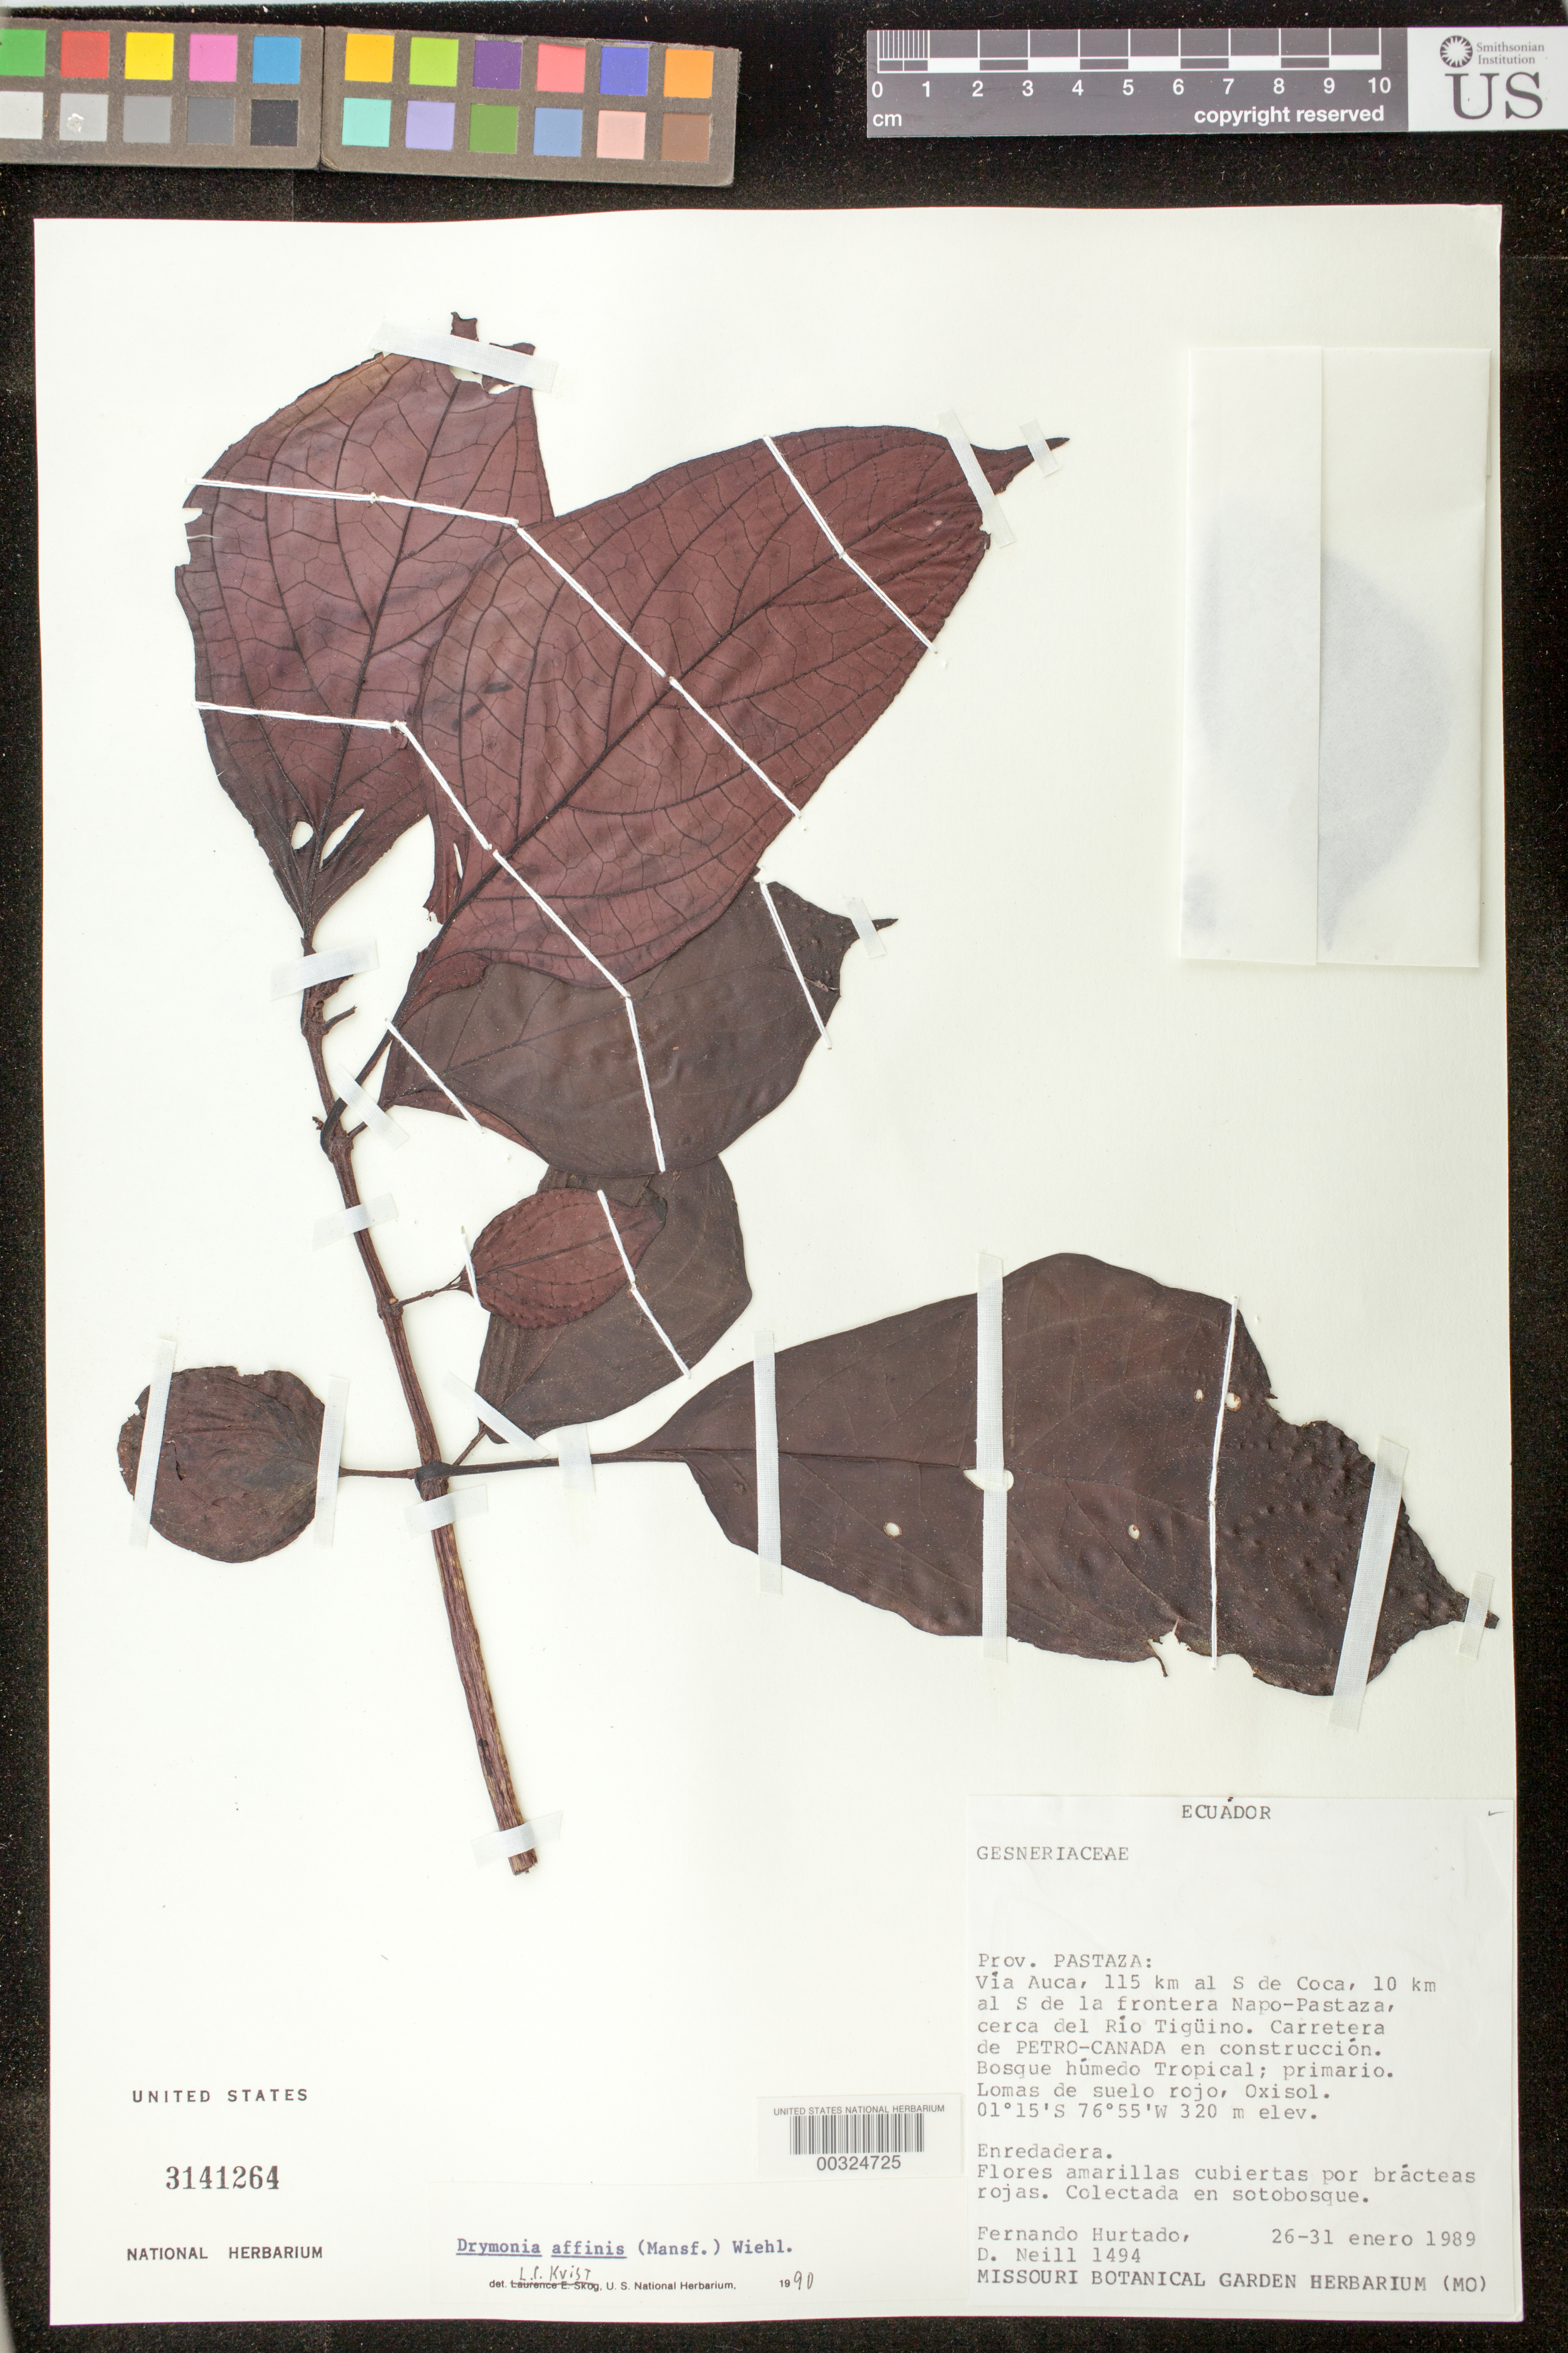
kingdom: Plantae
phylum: Tracheophyta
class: Magnoliopsida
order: Lamiales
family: Gesneriaceae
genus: Drymonia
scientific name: Drymonia affinis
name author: (Mansf.) Wiehler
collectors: F. Hurtado & D. A. Neill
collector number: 1494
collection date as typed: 26-31 Jan 1989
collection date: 1989-01-26/1989-01-31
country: Ecuador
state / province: Pastaza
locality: Via Auca, 115 km S of Coca, 10 km S of Napo - Pastaza border, near Rio Tiguino, Petro-Canada highway under construction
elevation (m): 320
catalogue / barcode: US 3141264